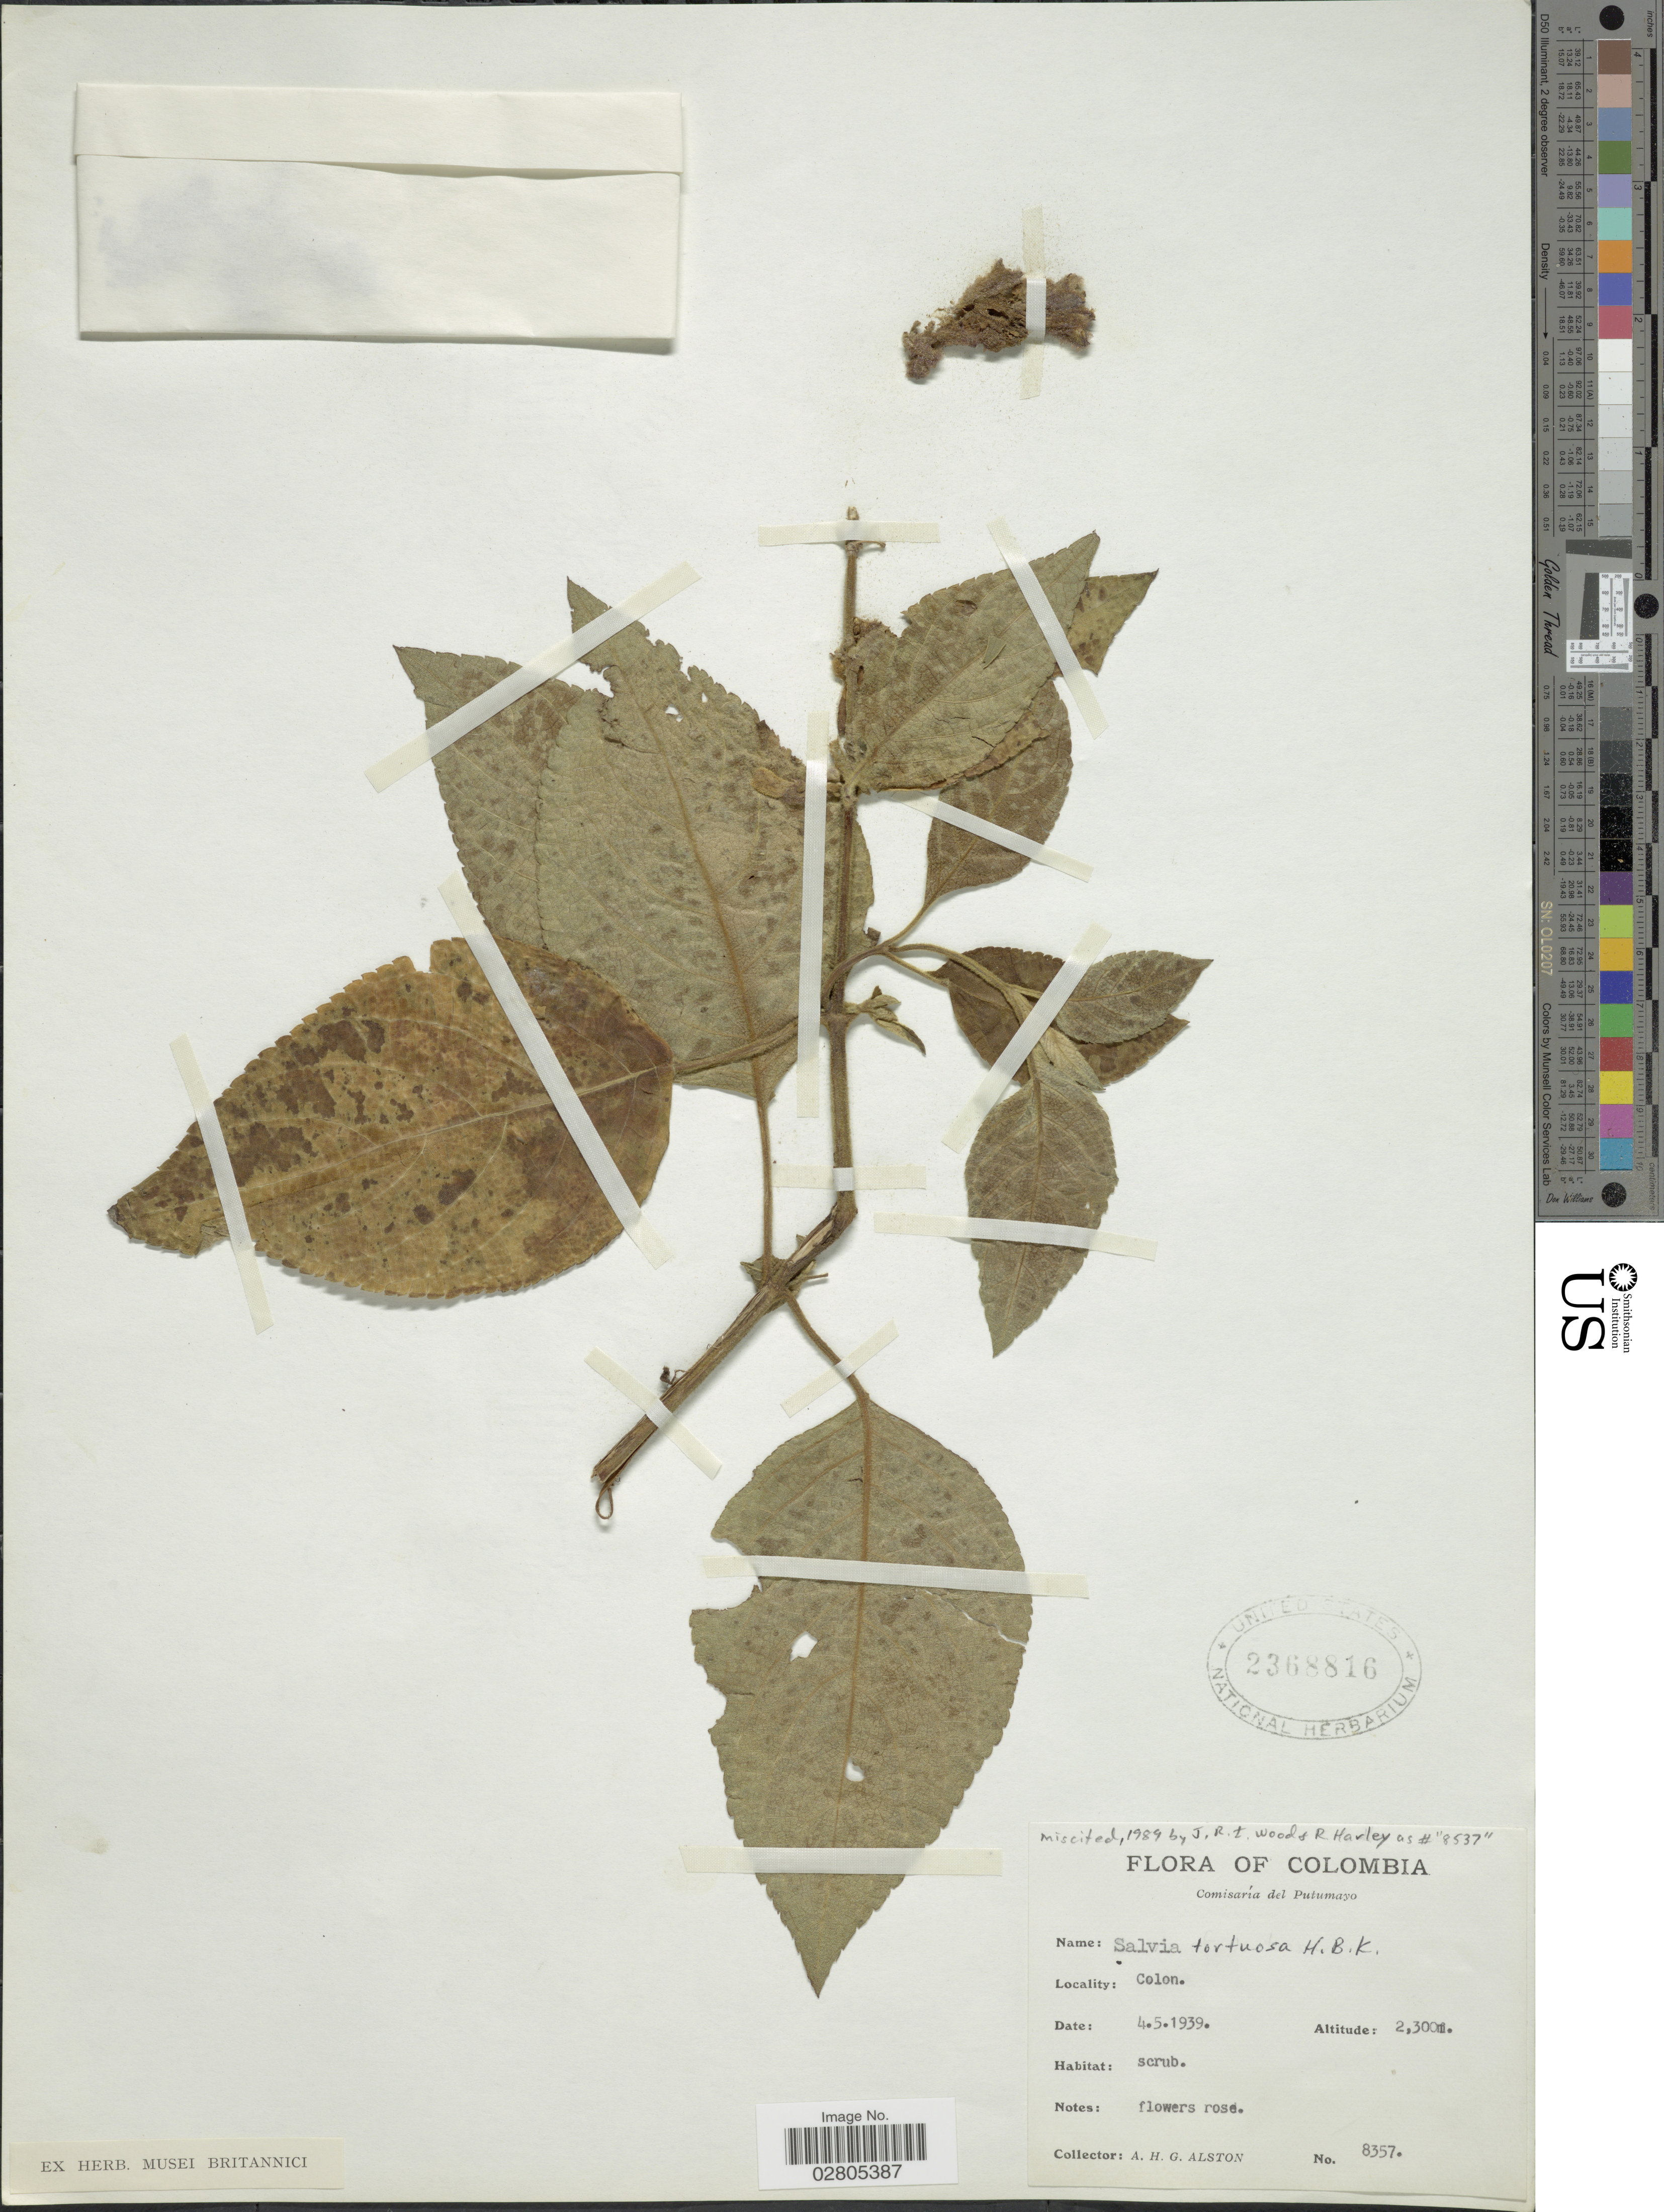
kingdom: Plantae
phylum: Tracheophyta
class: Magnoliopsida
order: Lamiales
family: Lamiaceae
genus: Salvia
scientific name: Salvia tortuosa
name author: Kunth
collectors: A. H. Alston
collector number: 8357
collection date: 1939-05-04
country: Colombia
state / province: Putumayo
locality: Comisaría del Putumayo. Colon.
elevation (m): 2300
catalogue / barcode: US 2368816